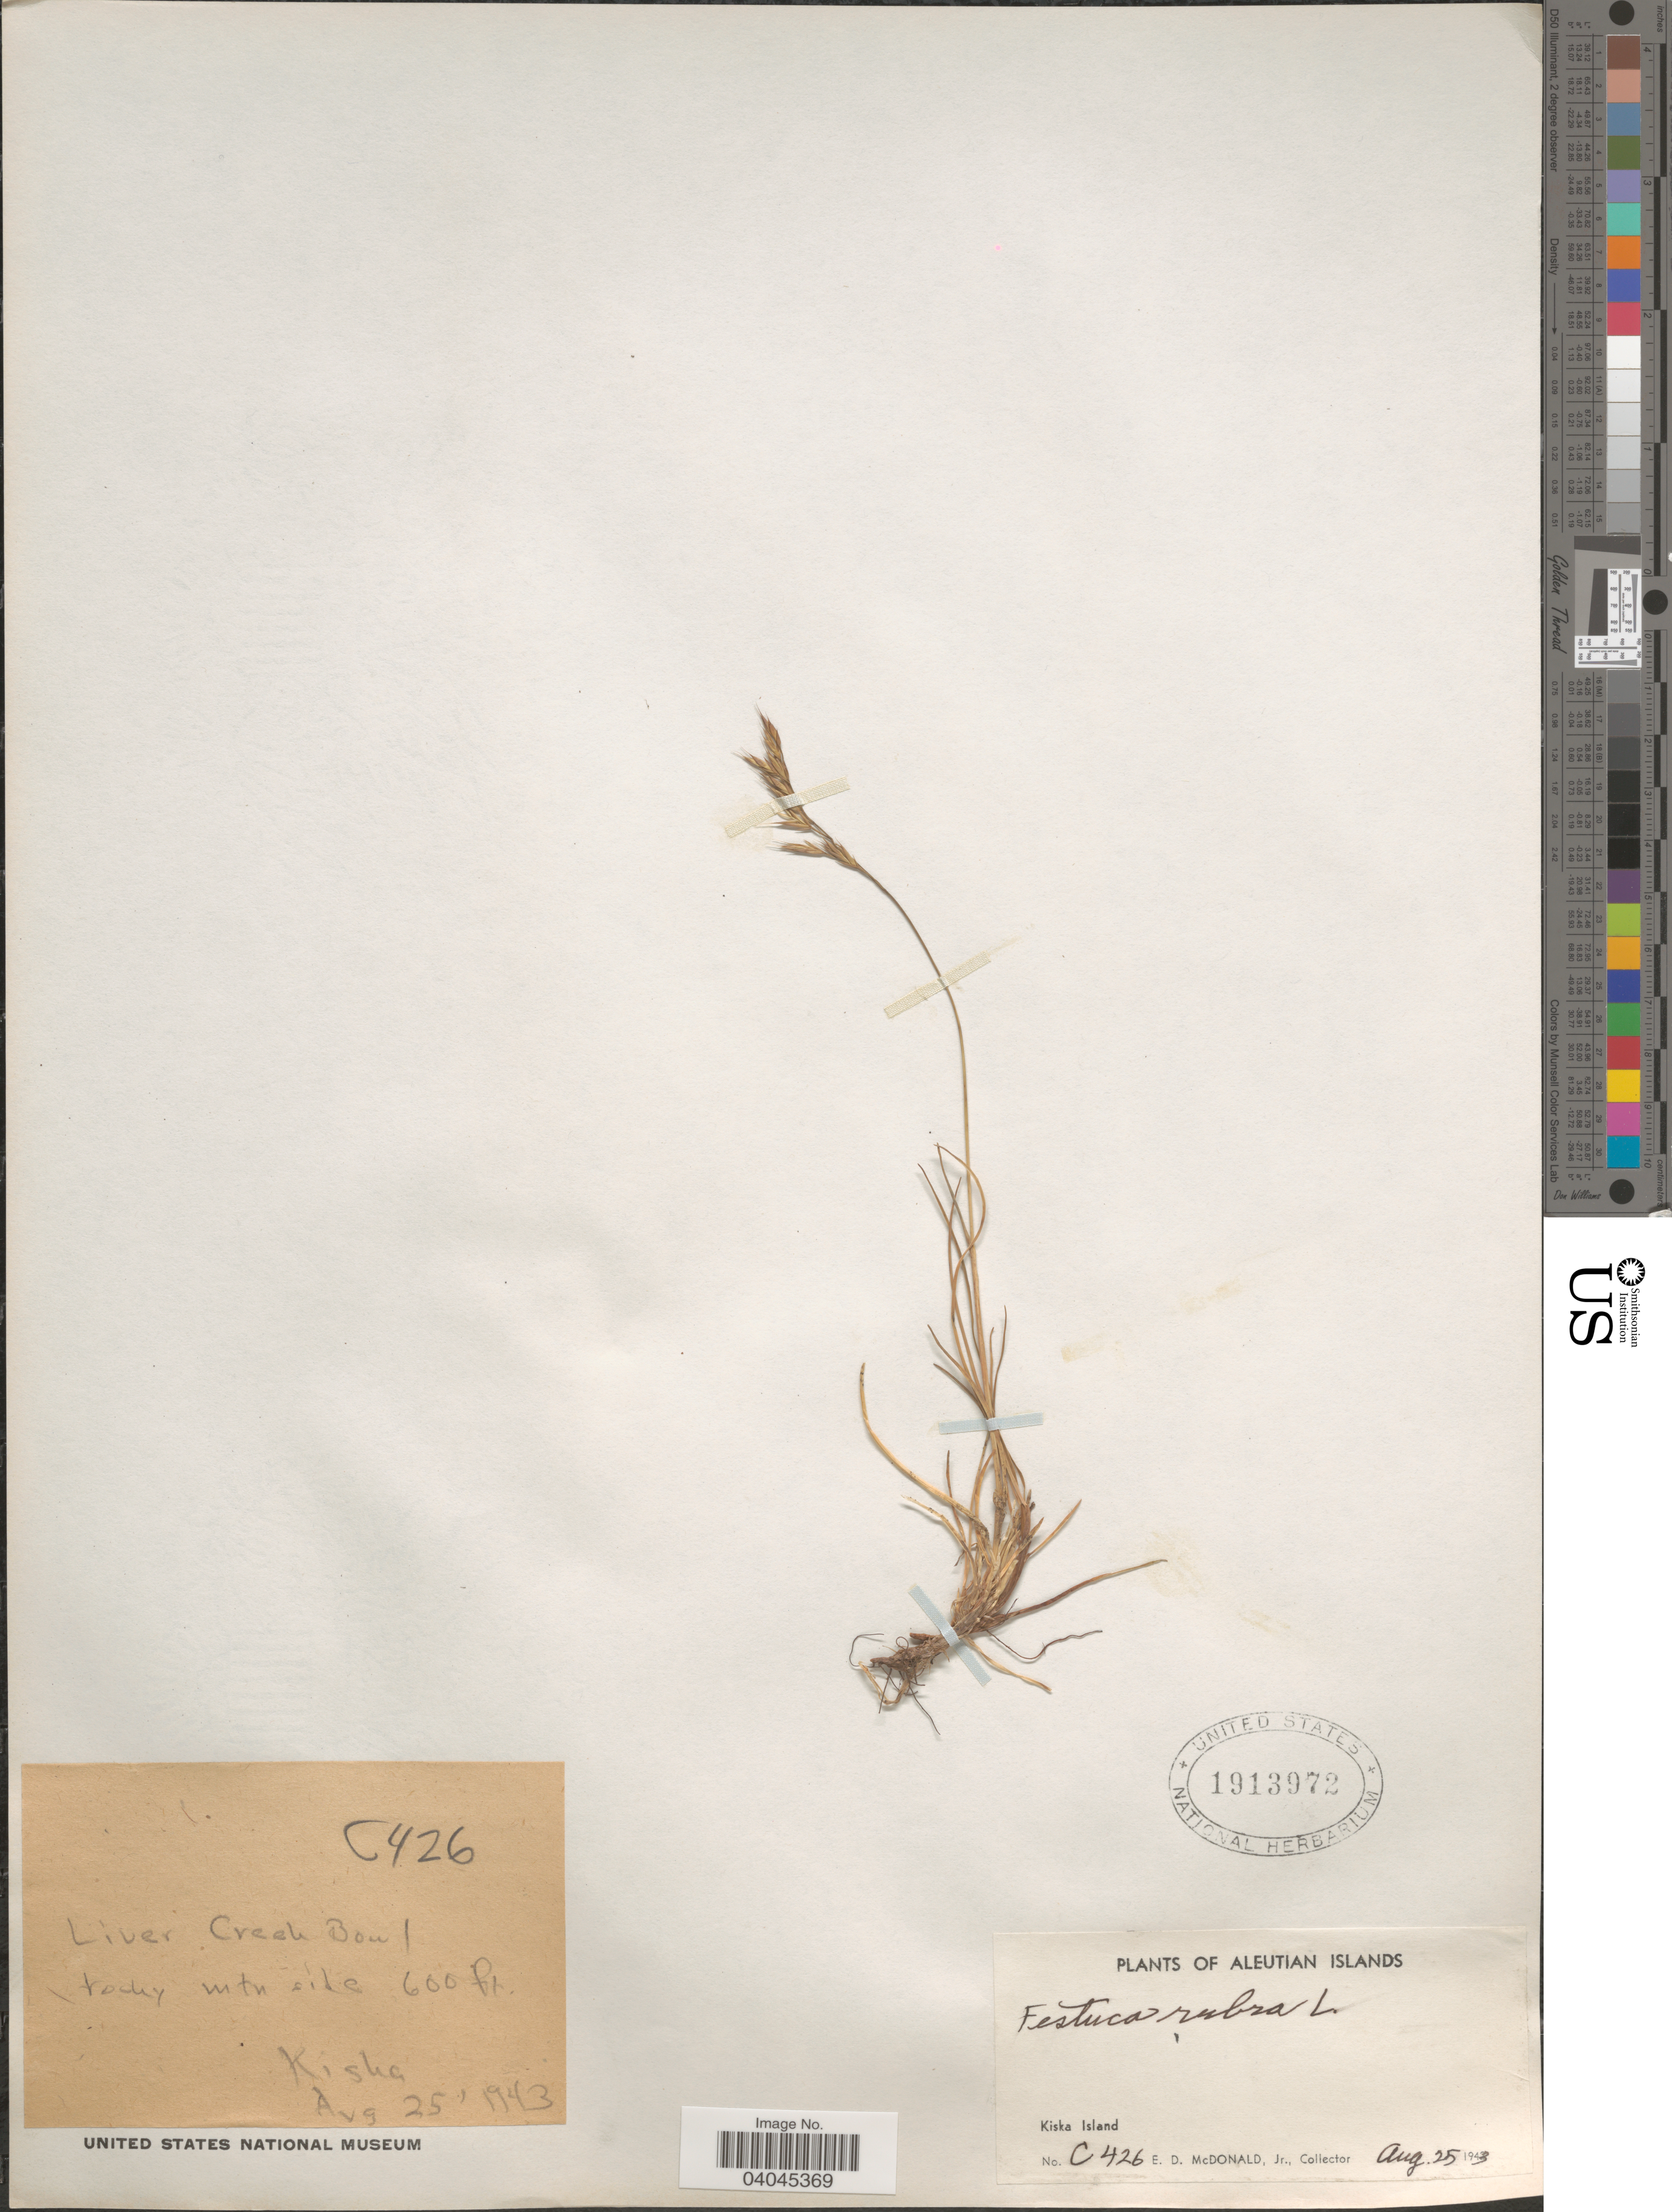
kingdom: Plantae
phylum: Tracheophyta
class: Liliopsida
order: Poales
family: Poaceae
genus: Festuca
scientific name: Festuca rubra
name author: L.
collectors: E. D. McDonald Jr.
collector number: C426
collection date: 1943-08-25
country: United States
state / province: Alaska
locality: Aleutian Islands. Kiska Island. Liver Creek Bowl.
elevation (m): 183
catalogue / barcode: US 1913972